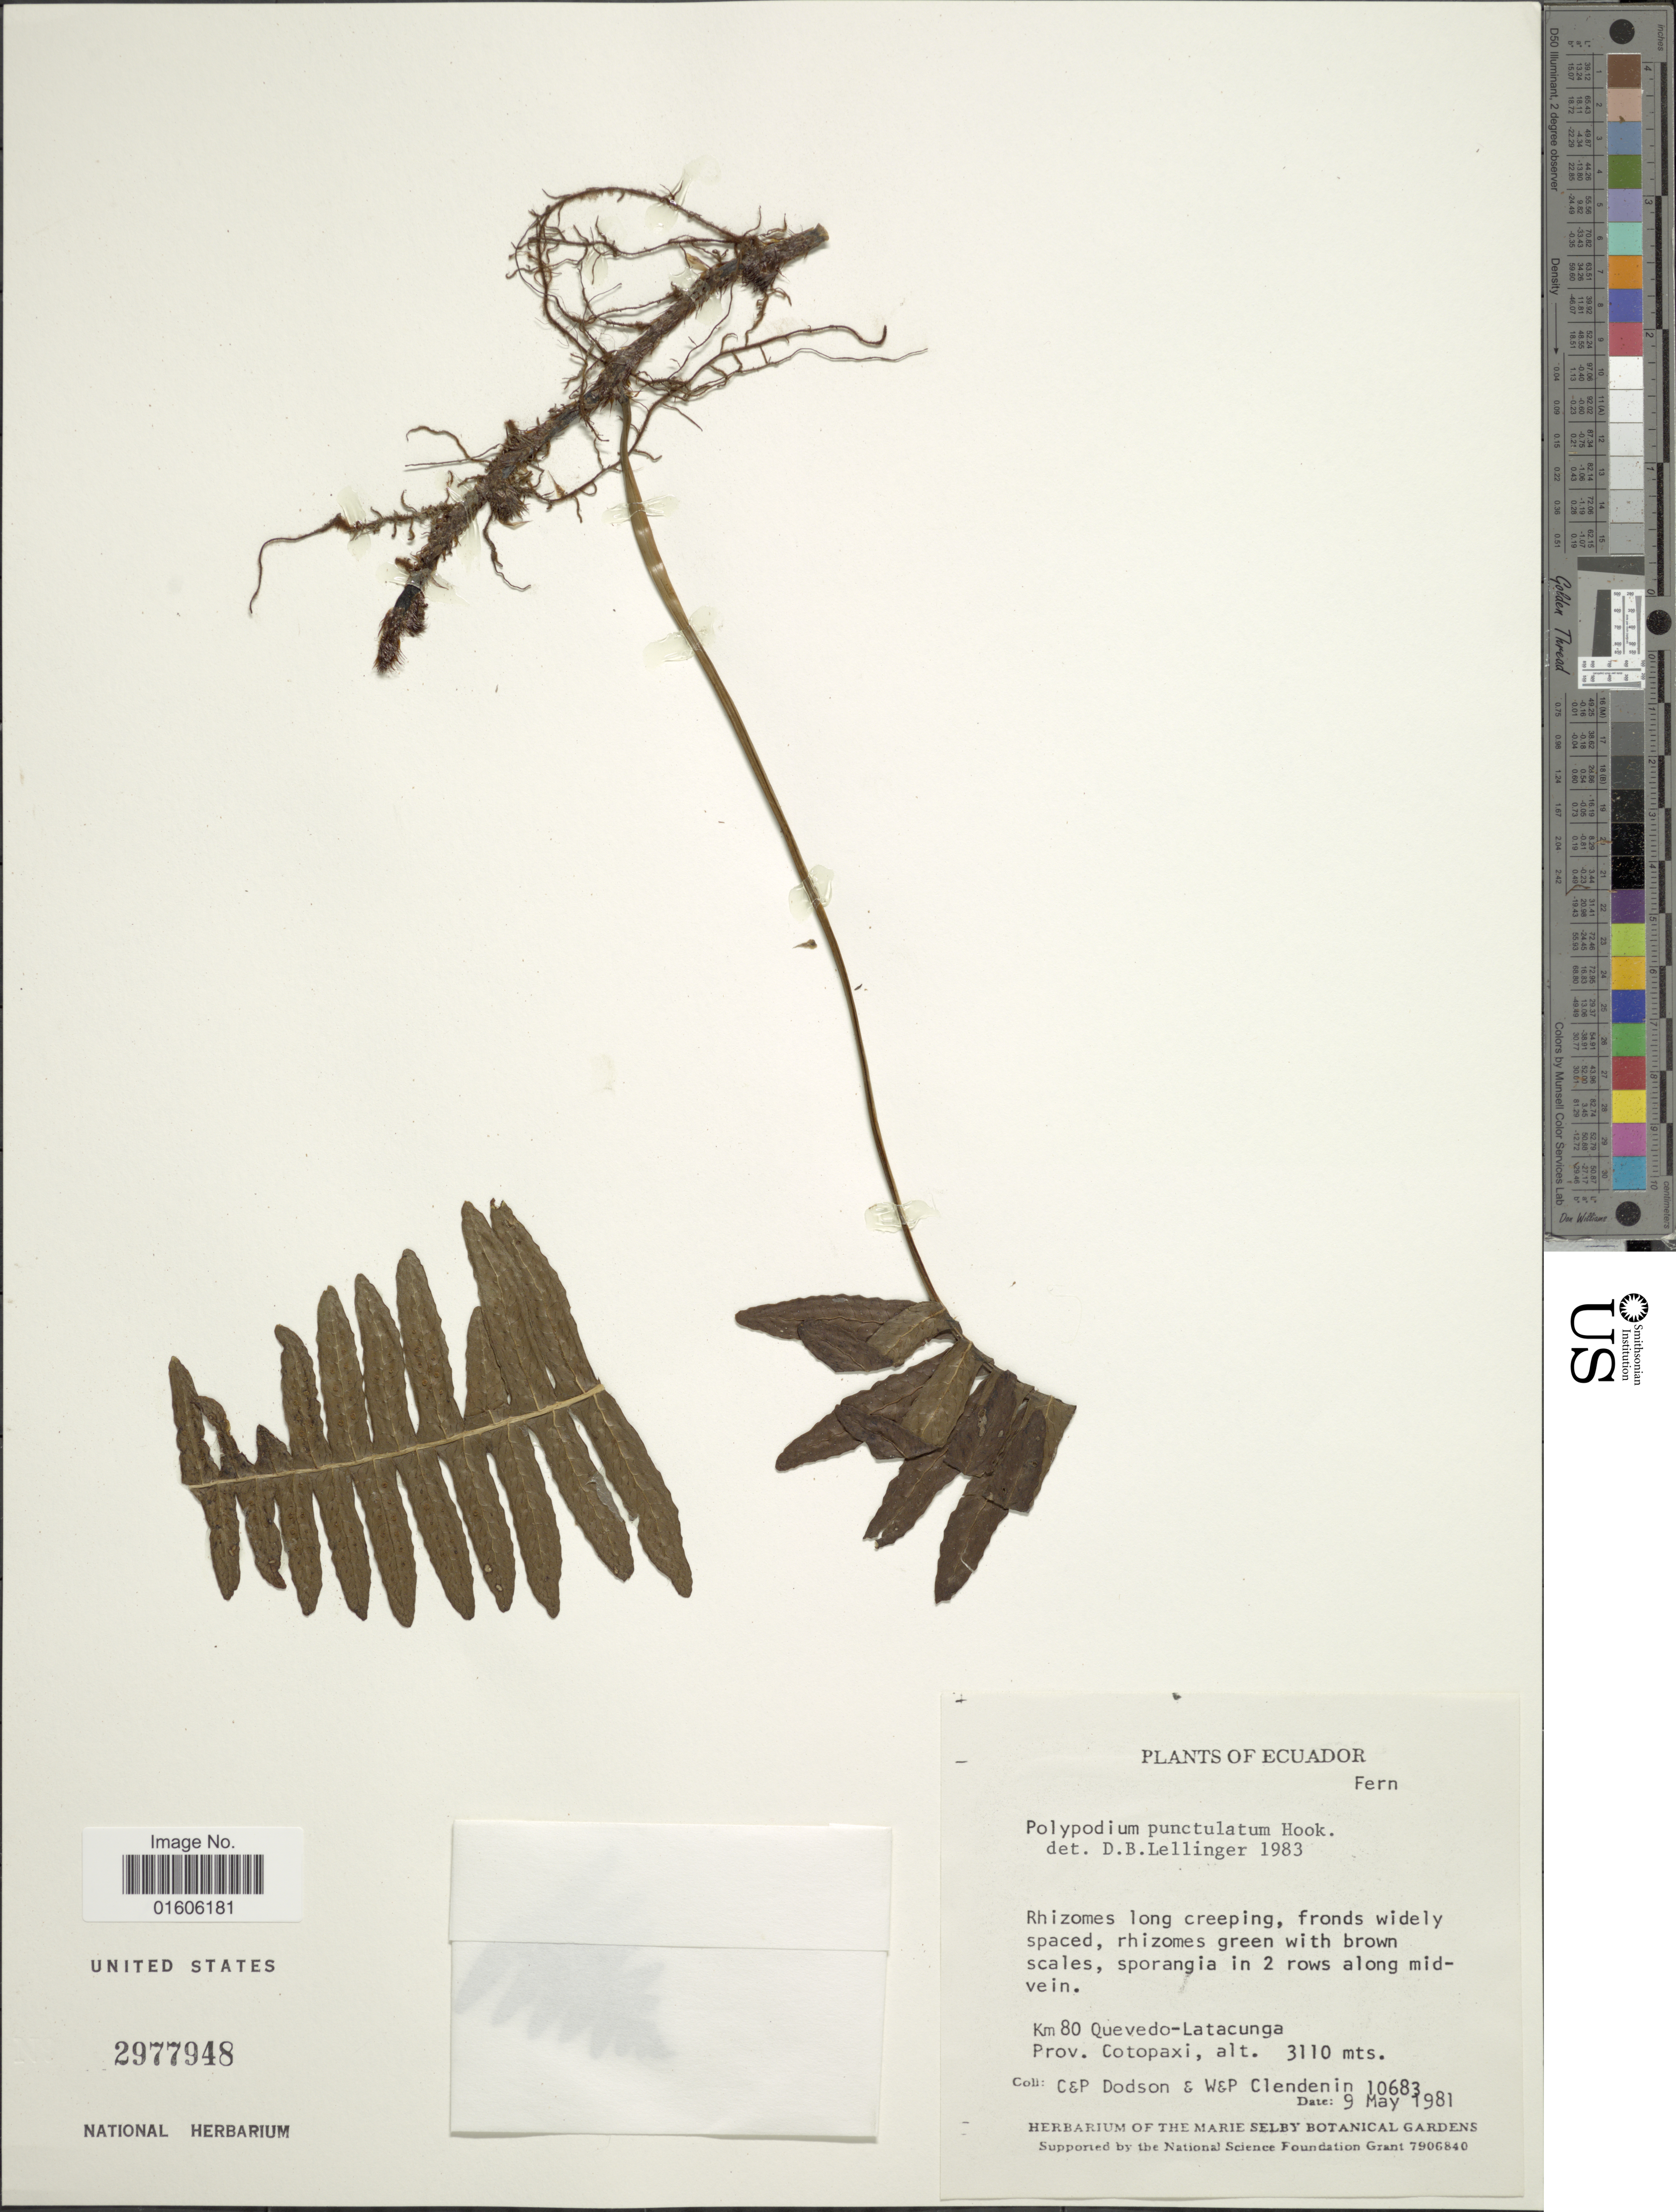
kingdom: Plantae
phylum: Tracheophyta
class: Polypodiopsida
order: Polypodiales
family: Polypodiaceae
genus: Serpocaulon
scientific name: Serpocaulon eleutherophlebium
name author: (Fée) A.R. Sm.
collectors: C. Dodson, P. M. Dodson, W. Clendenin & P. Clendenin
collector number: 10683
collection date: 1981-05-09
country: Ecuador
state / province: Cotopaxi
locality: Km80 Quevedo-Latacunga. Prov. Cotopaxi.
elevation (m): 3110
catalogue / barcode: US 2977948